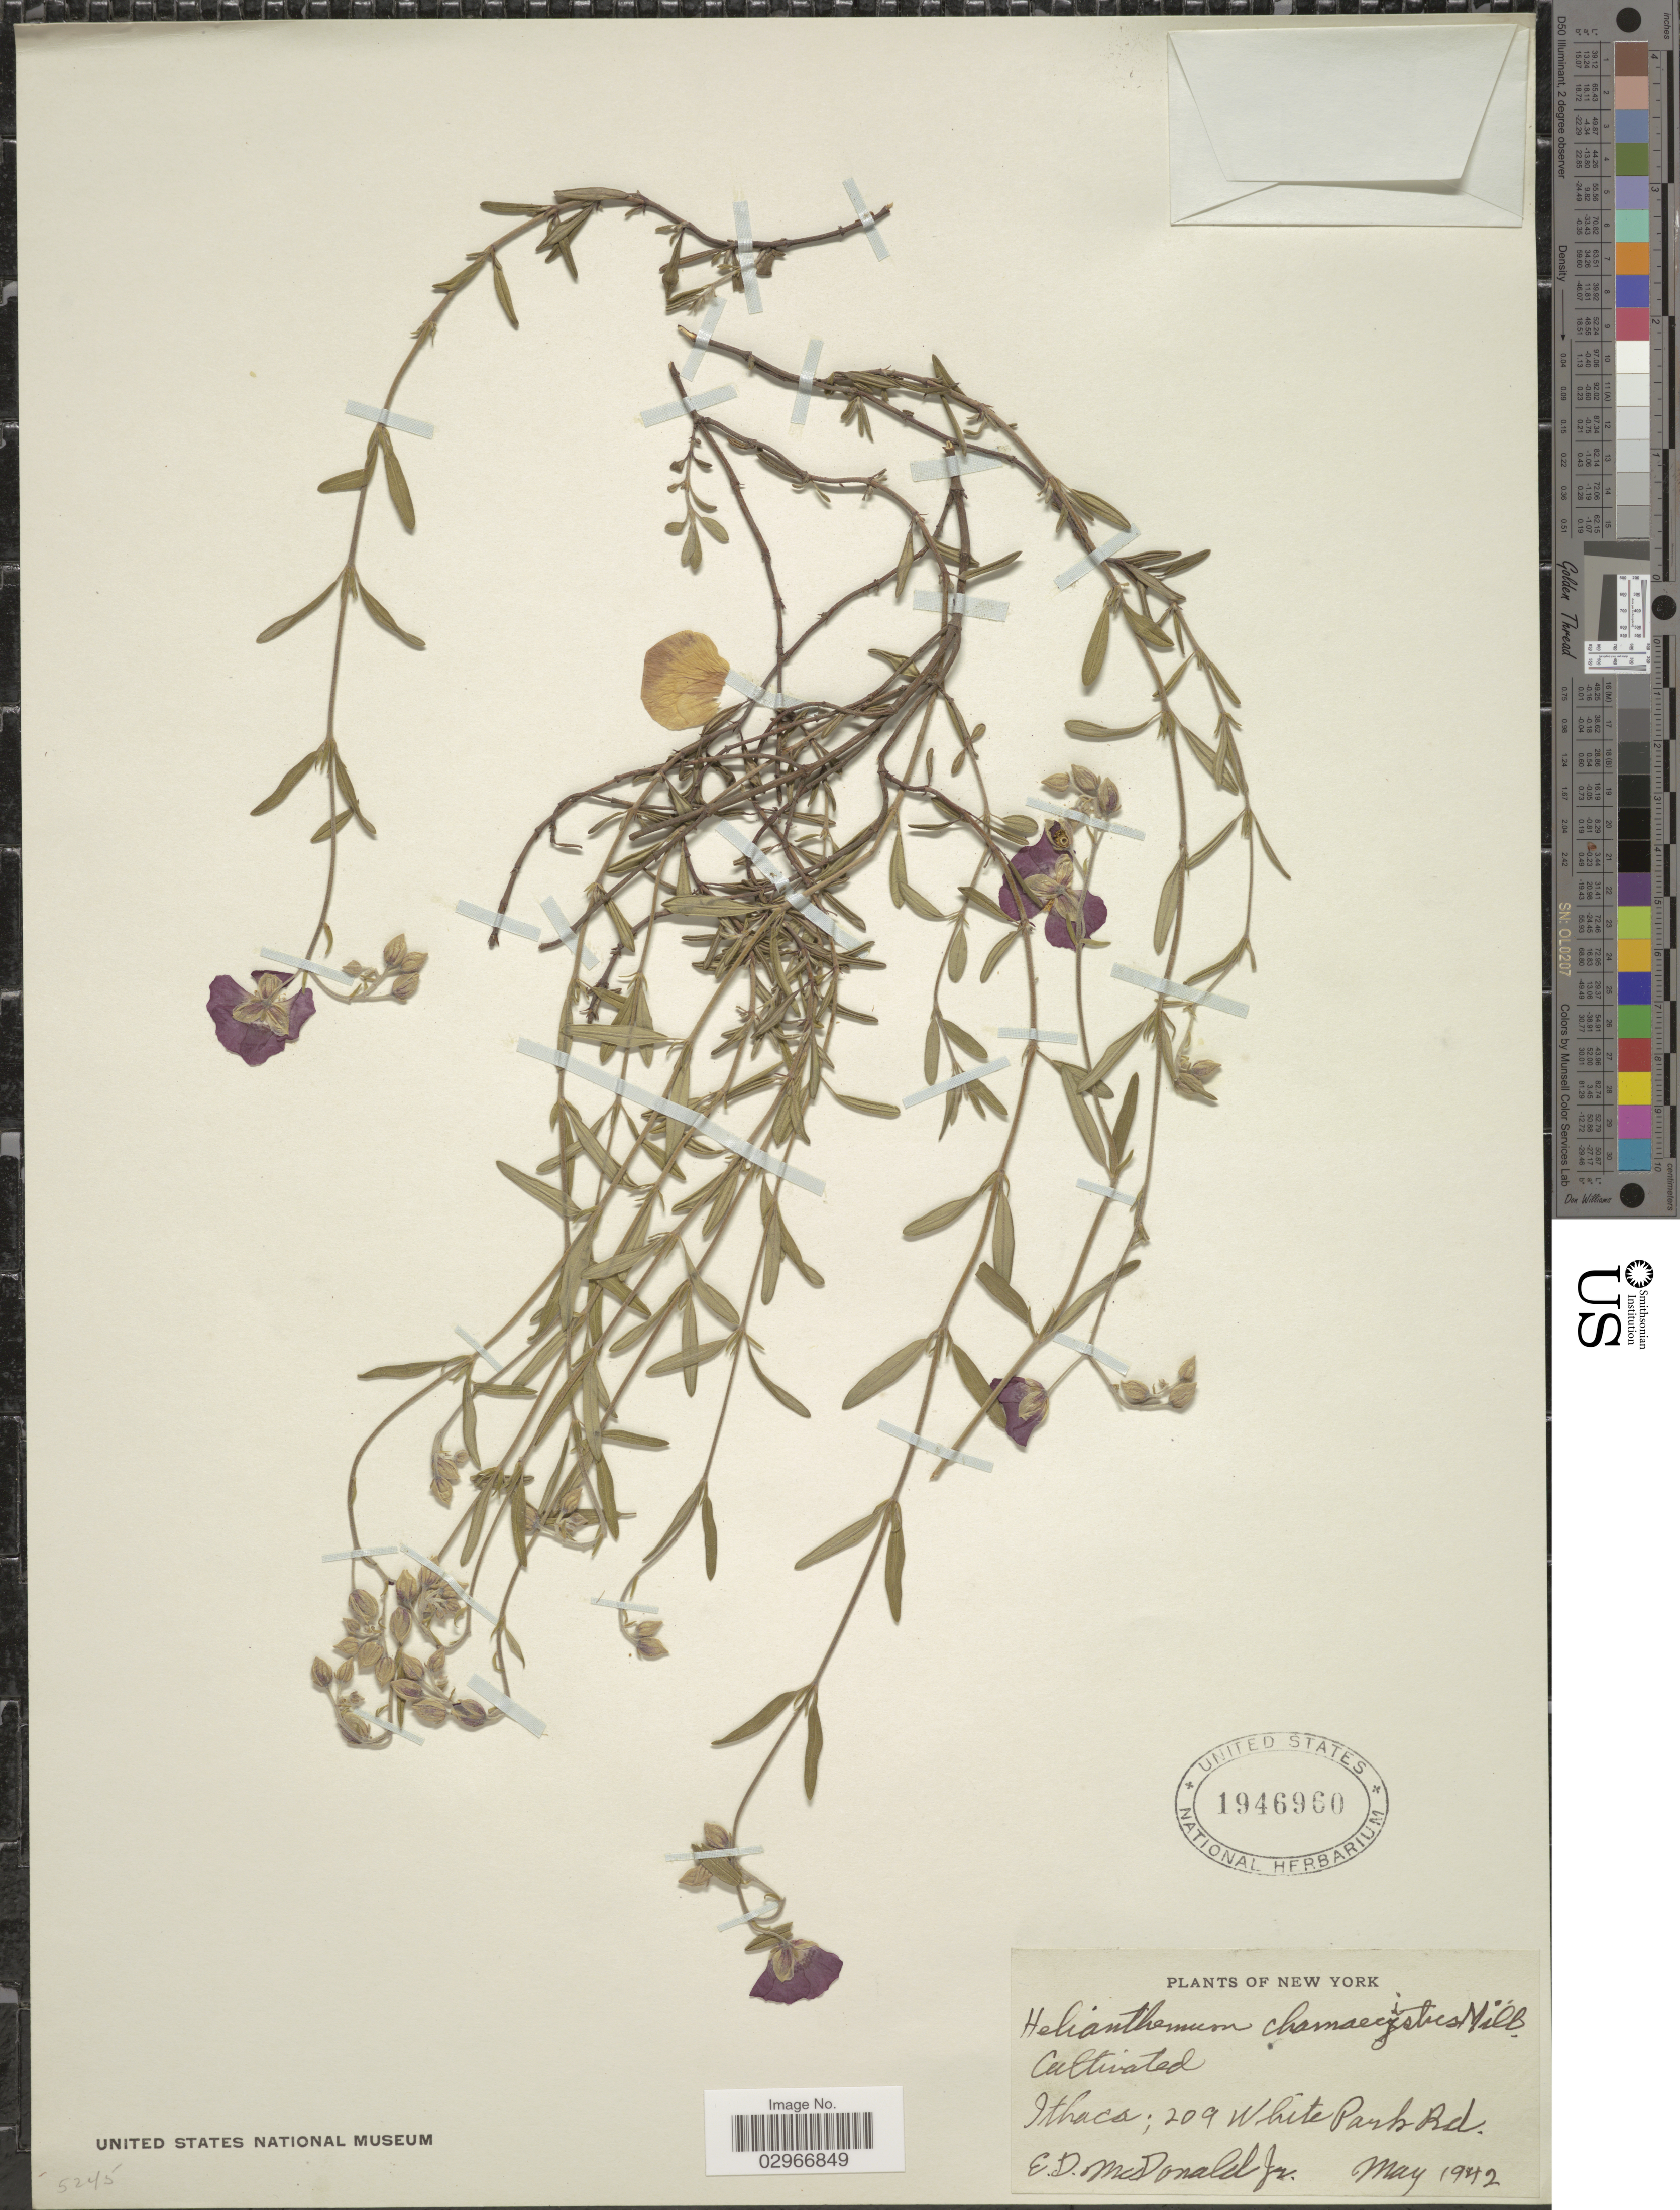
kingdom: Plantae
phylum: Tracheophyta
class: Magnoliopsida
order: Malvales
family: Cistaceae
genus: Helianthemum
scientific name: Helianthemum chamaecistus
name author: Mill.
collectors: E. D. McDonald Jr.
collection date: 1942-05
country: United States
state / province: New York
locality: Ithaca; 209 White Park Rd.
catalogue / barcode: US 1946960